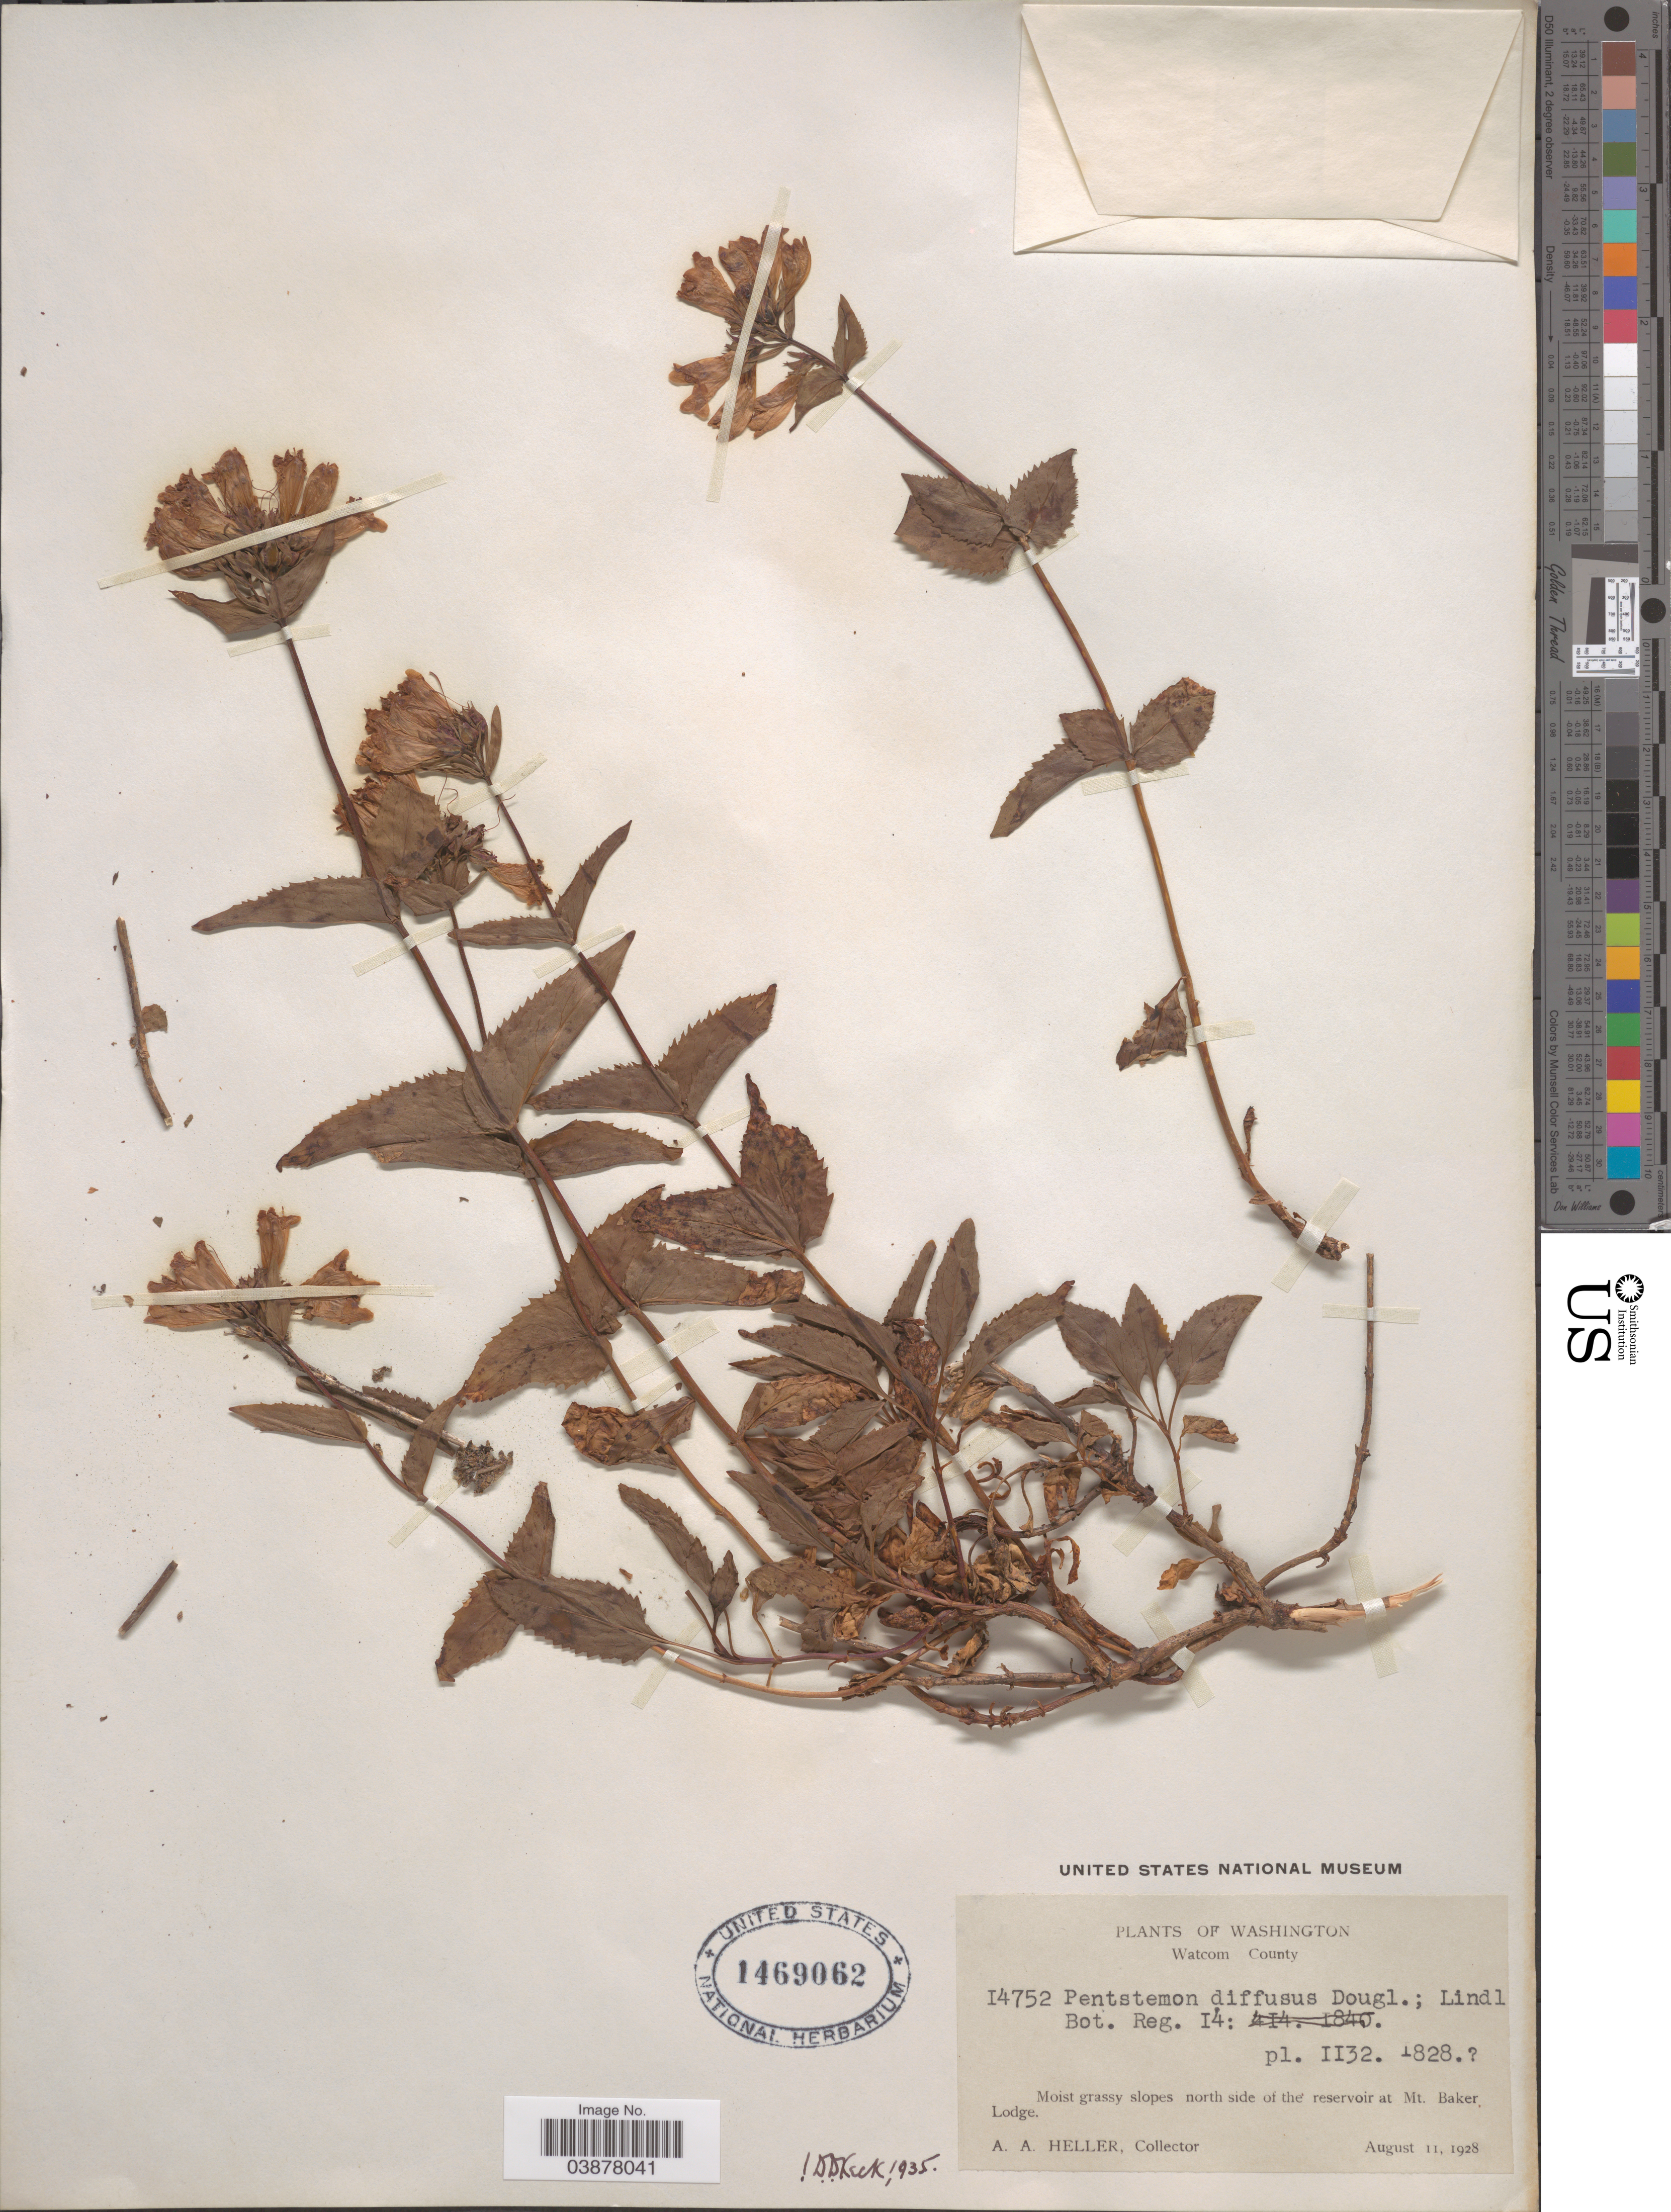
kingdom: Plantae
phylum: Tracheophyta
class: Magnoliopsida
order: Lamiales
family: Plantaginaceae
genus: Penstemon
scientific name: Penstemon serrulatus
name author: Menzies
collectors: A. A. Heller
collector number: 14752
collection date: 1928-08-11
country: United States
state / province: Washington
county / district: Whatcom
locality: Watcom County. North side of the reservoir at Mt. Baker Lodge.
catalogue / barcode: US 1469062